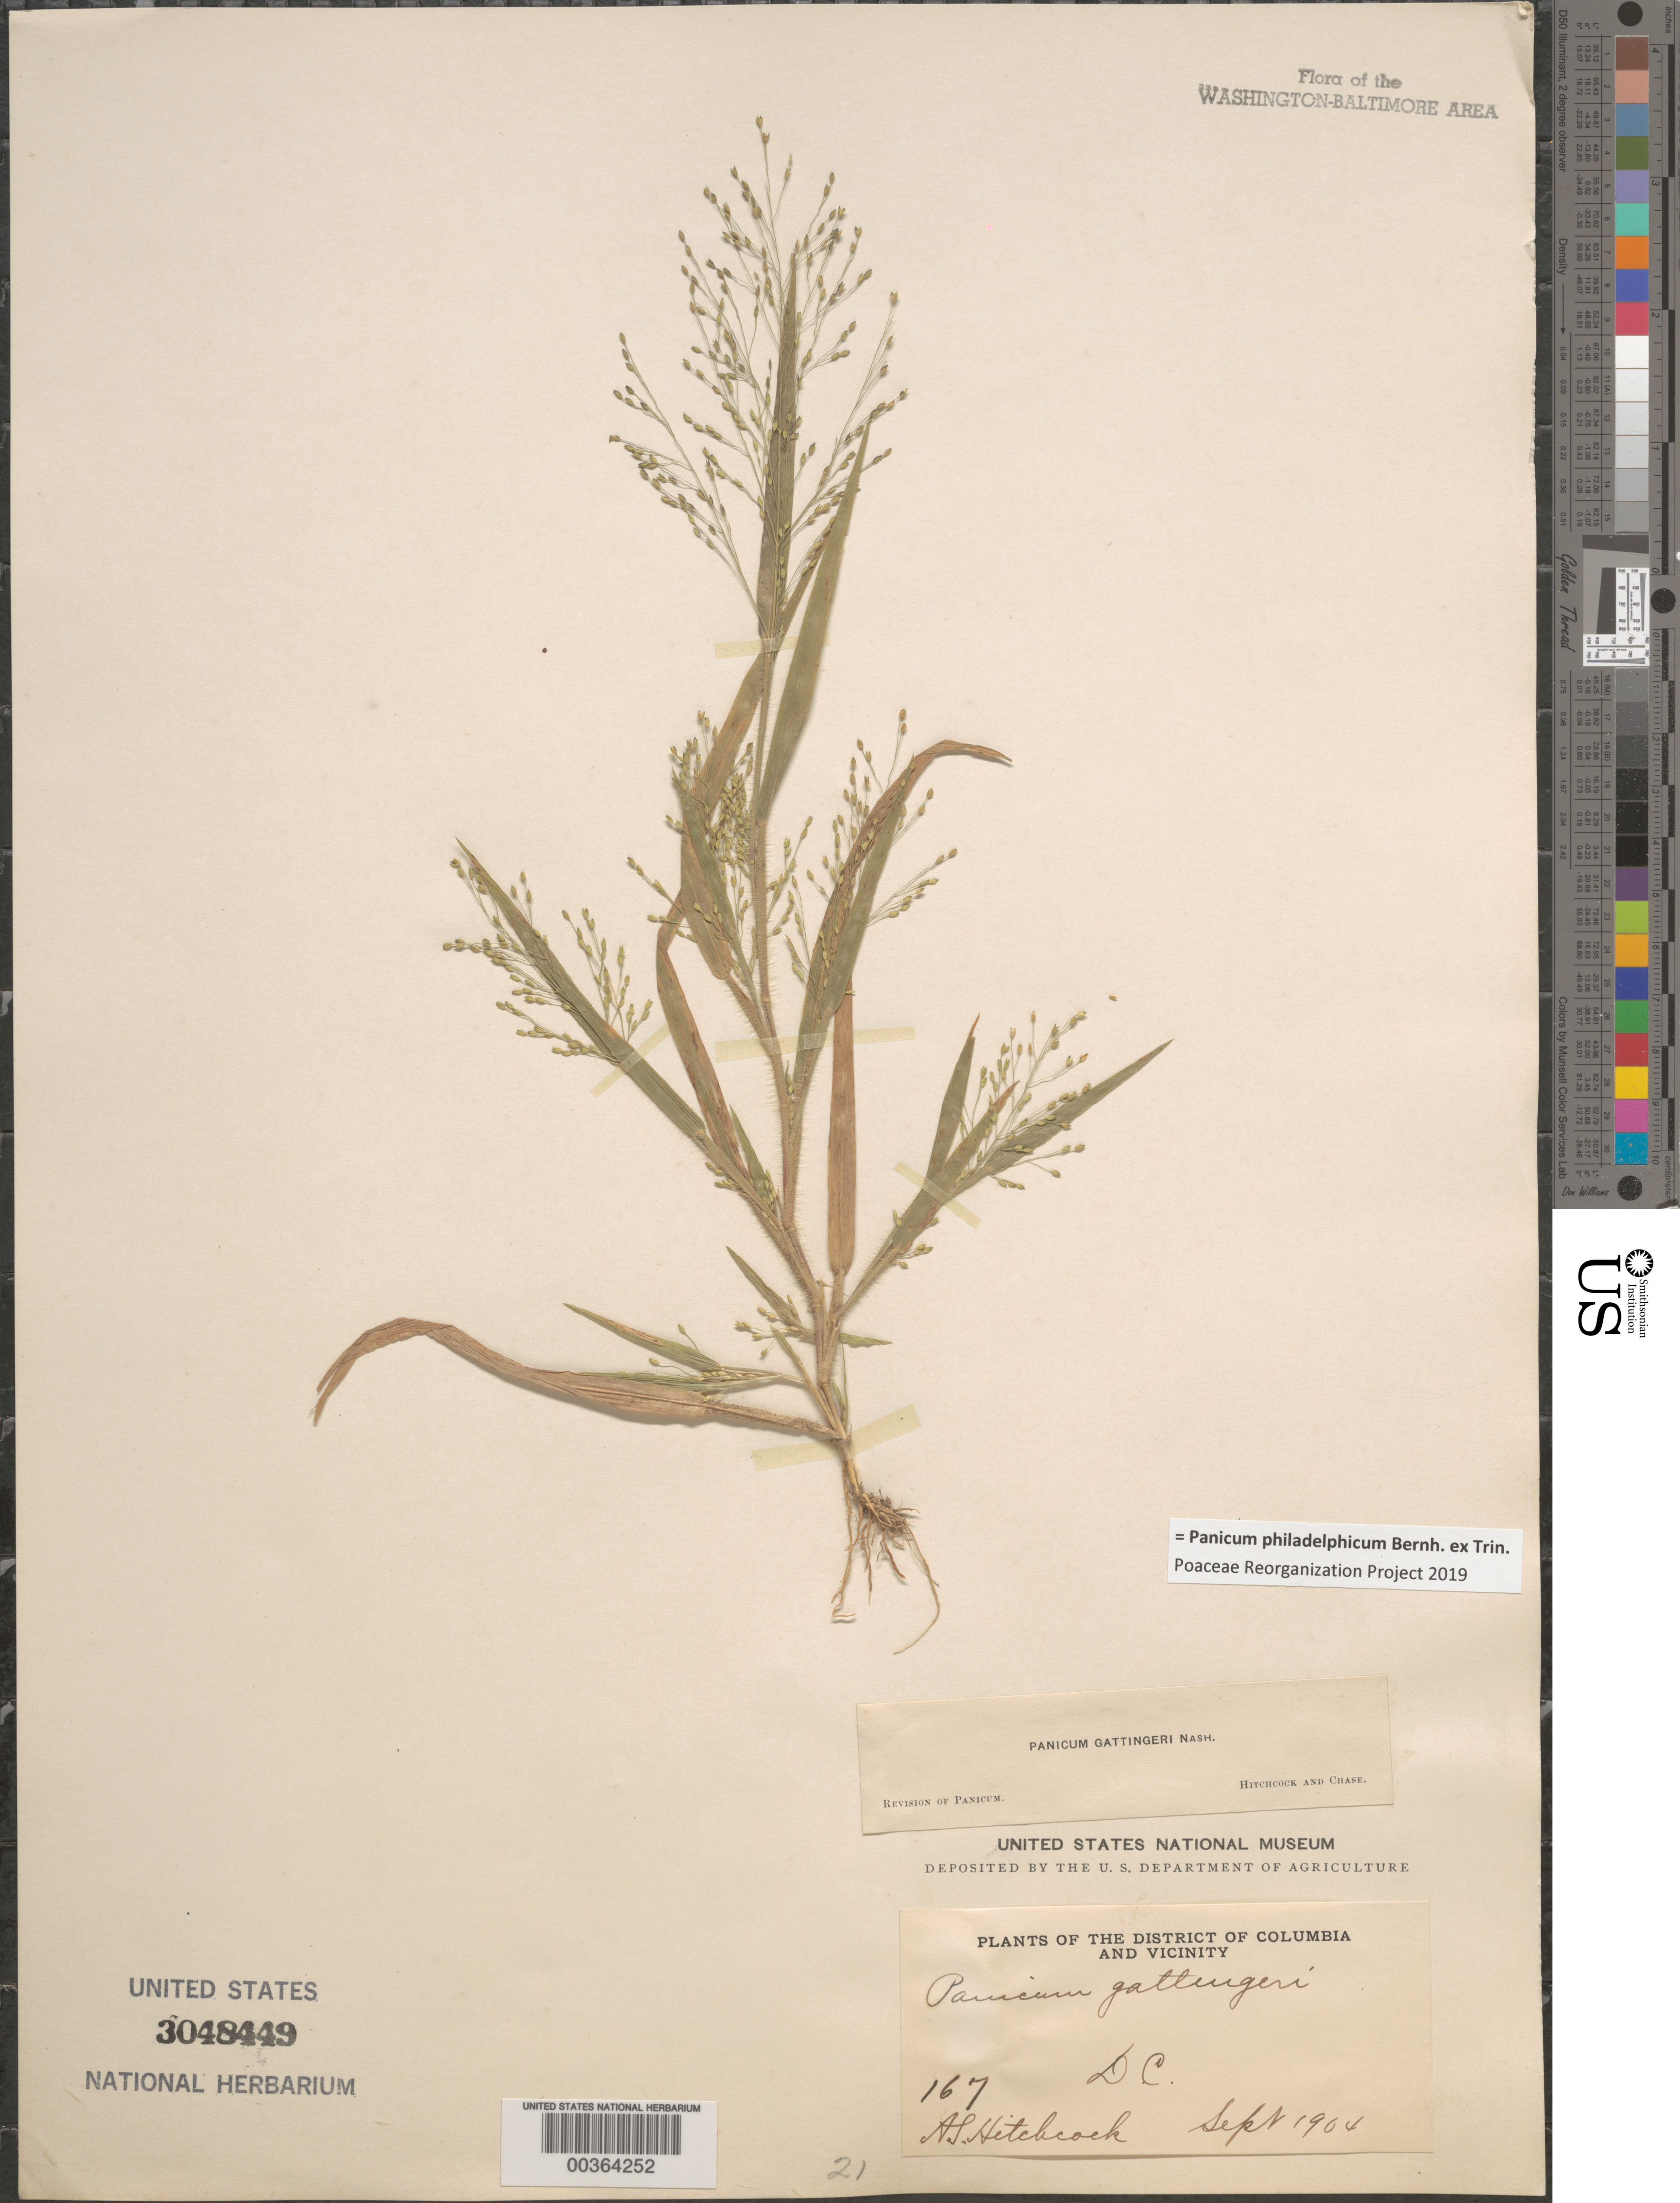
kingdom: Plantae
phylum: Tracheophyta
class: Liliopsida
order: Poales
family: Poaceae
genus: Panicum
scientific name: Panicum philadelphicum var. gattingeri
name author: (Nash) Freckmann & Lelong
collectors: A. S. Hitchcock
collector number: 167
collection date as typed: Sep 1904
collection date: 1904-09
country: United States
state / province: District of Columbia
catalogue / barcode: US 3048449